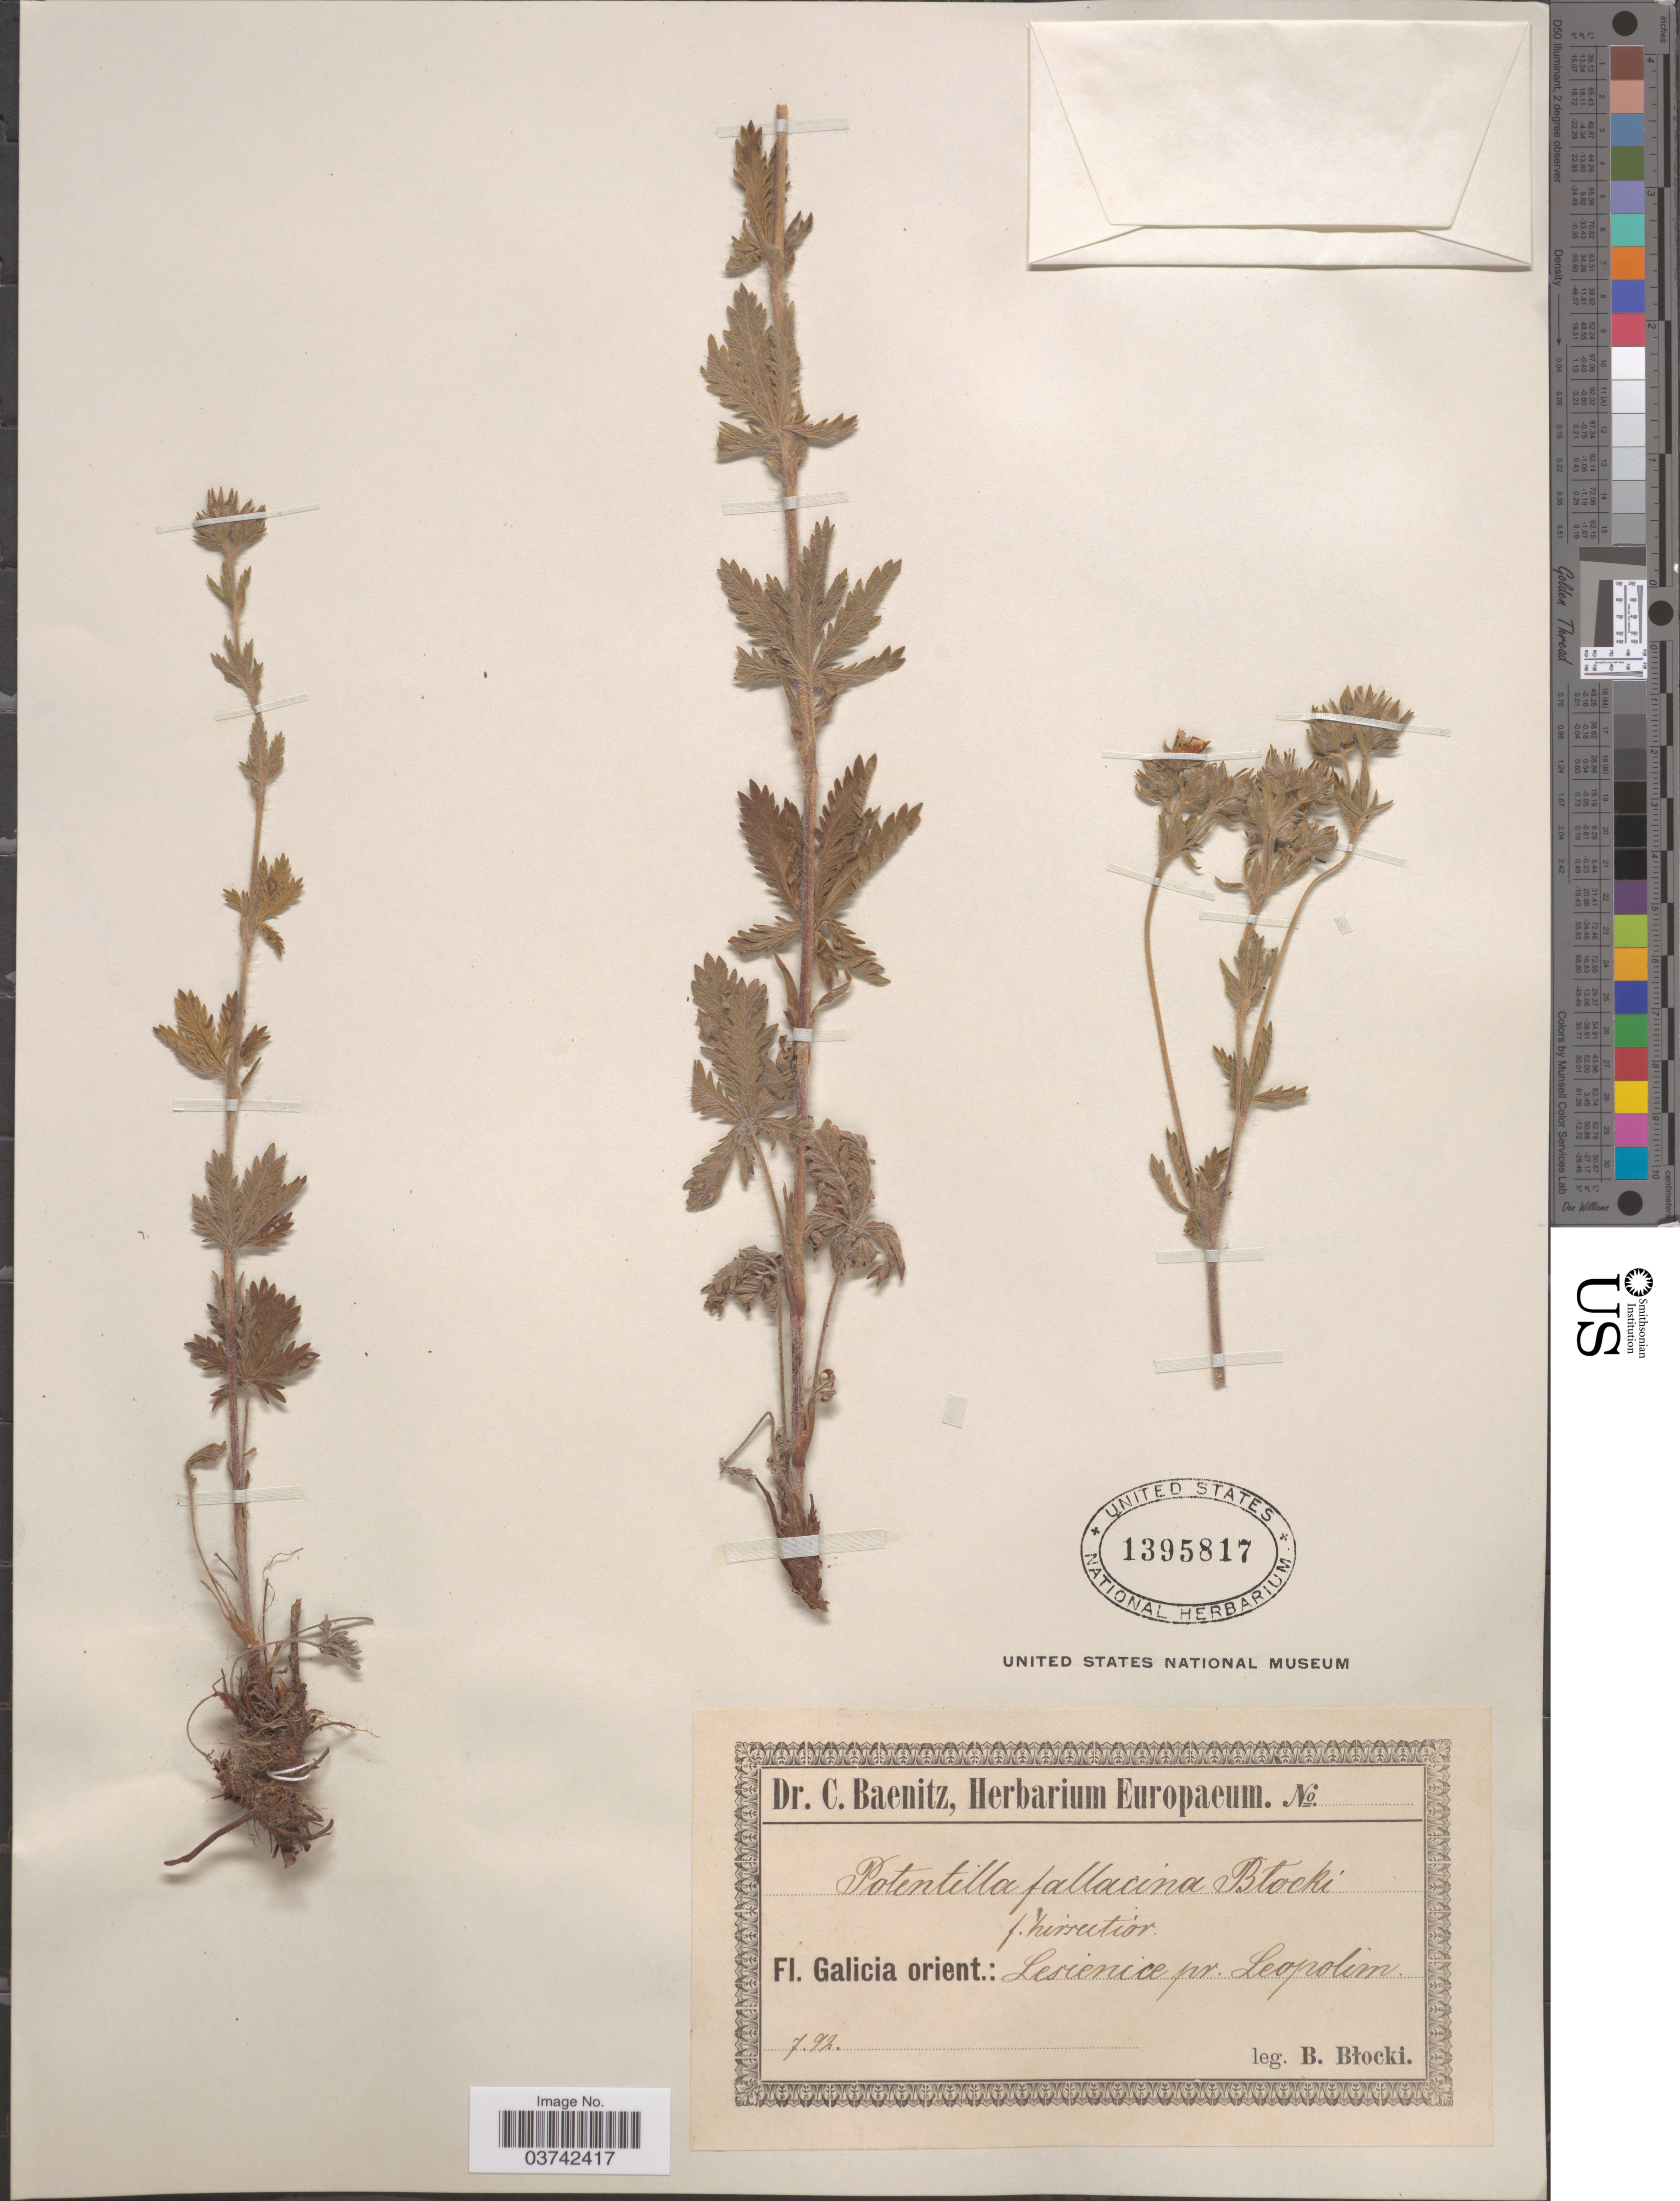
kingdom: Plantae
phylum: Tracheophyta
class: Magnoliopsida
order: Rosales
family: Rosaceae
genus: Potentilla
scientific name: Potentilla fallacina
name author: Blocki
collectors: B. Blocki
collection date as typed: Transcribed d/m/y: /7/92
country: Ukraine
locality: Galicia orient.: Lesienice pr. Leopolim.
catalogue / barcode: US 1395817